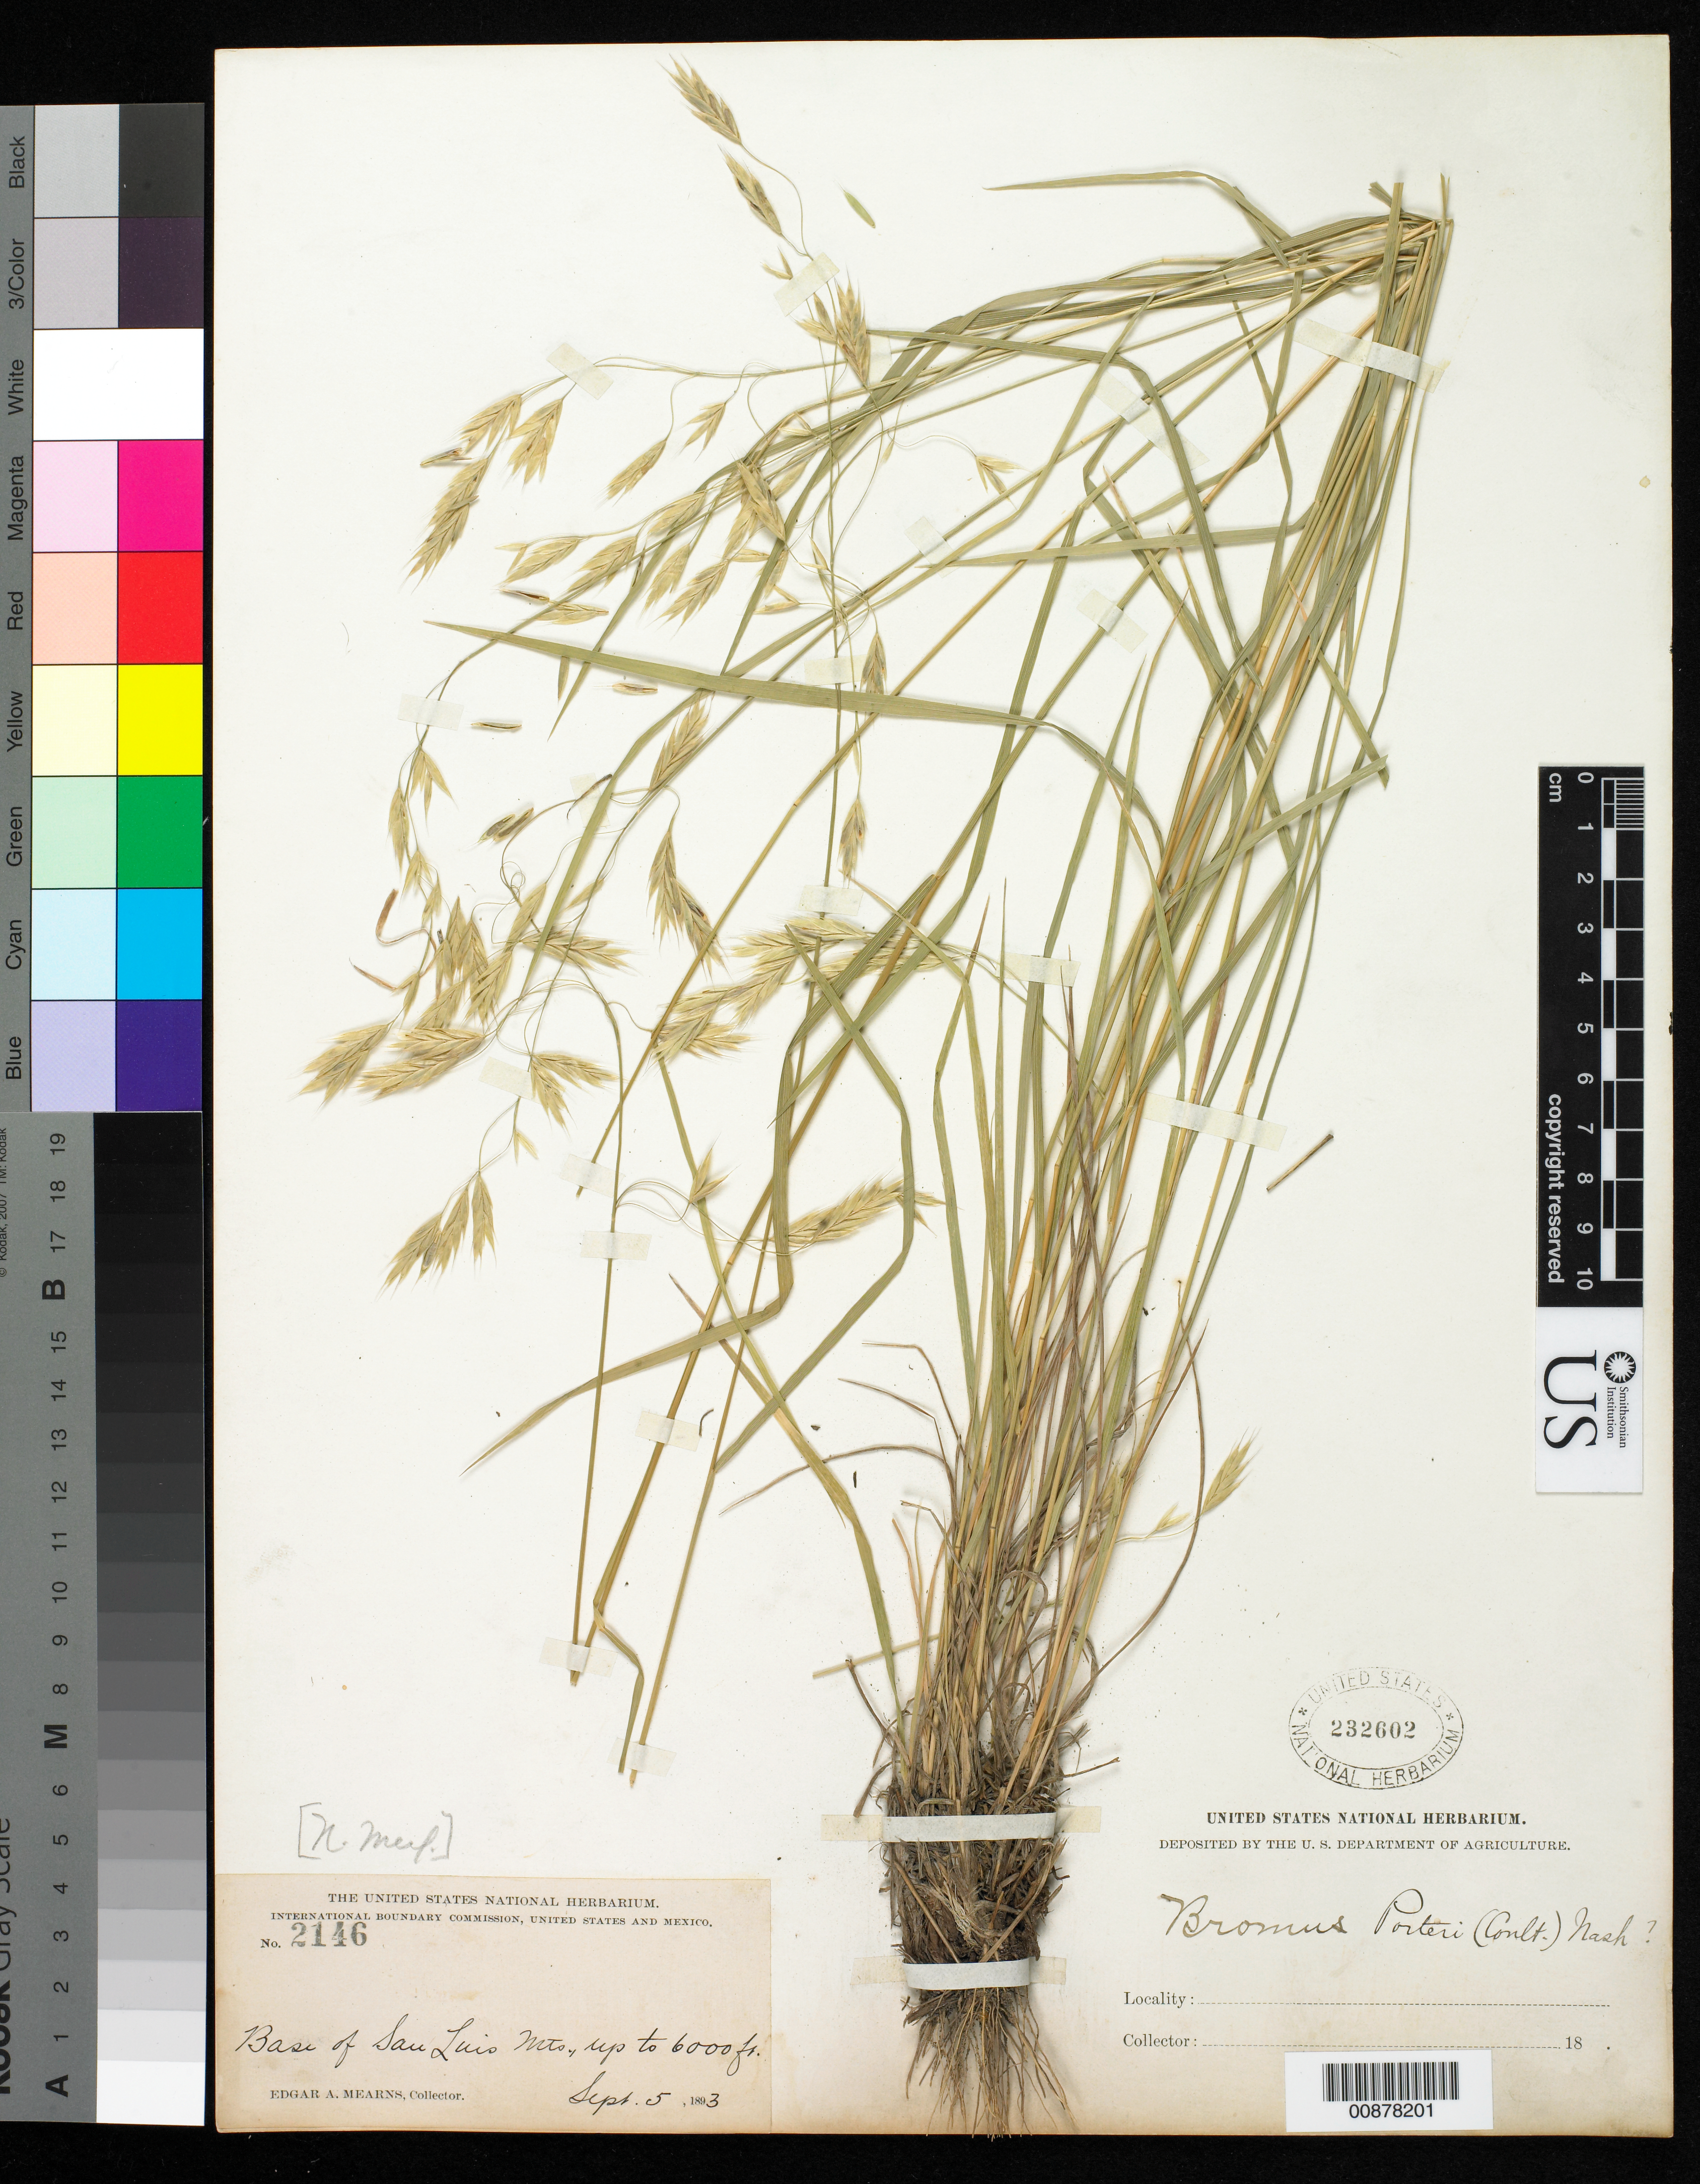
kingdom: Plantae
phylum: Tracheophyta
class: Liliopsida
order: Poales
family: Poaceae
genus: Bromus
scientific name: Bromus porteri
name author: (J.M. Coult.) Nash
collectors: E. A. Mearns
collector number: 2146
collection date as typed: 05 Sep 1893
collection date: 1893-09-05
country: United States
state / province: New Mexico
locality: Base of San Luis Mts., New Mexico.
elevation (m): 1829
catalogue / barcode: US 232602